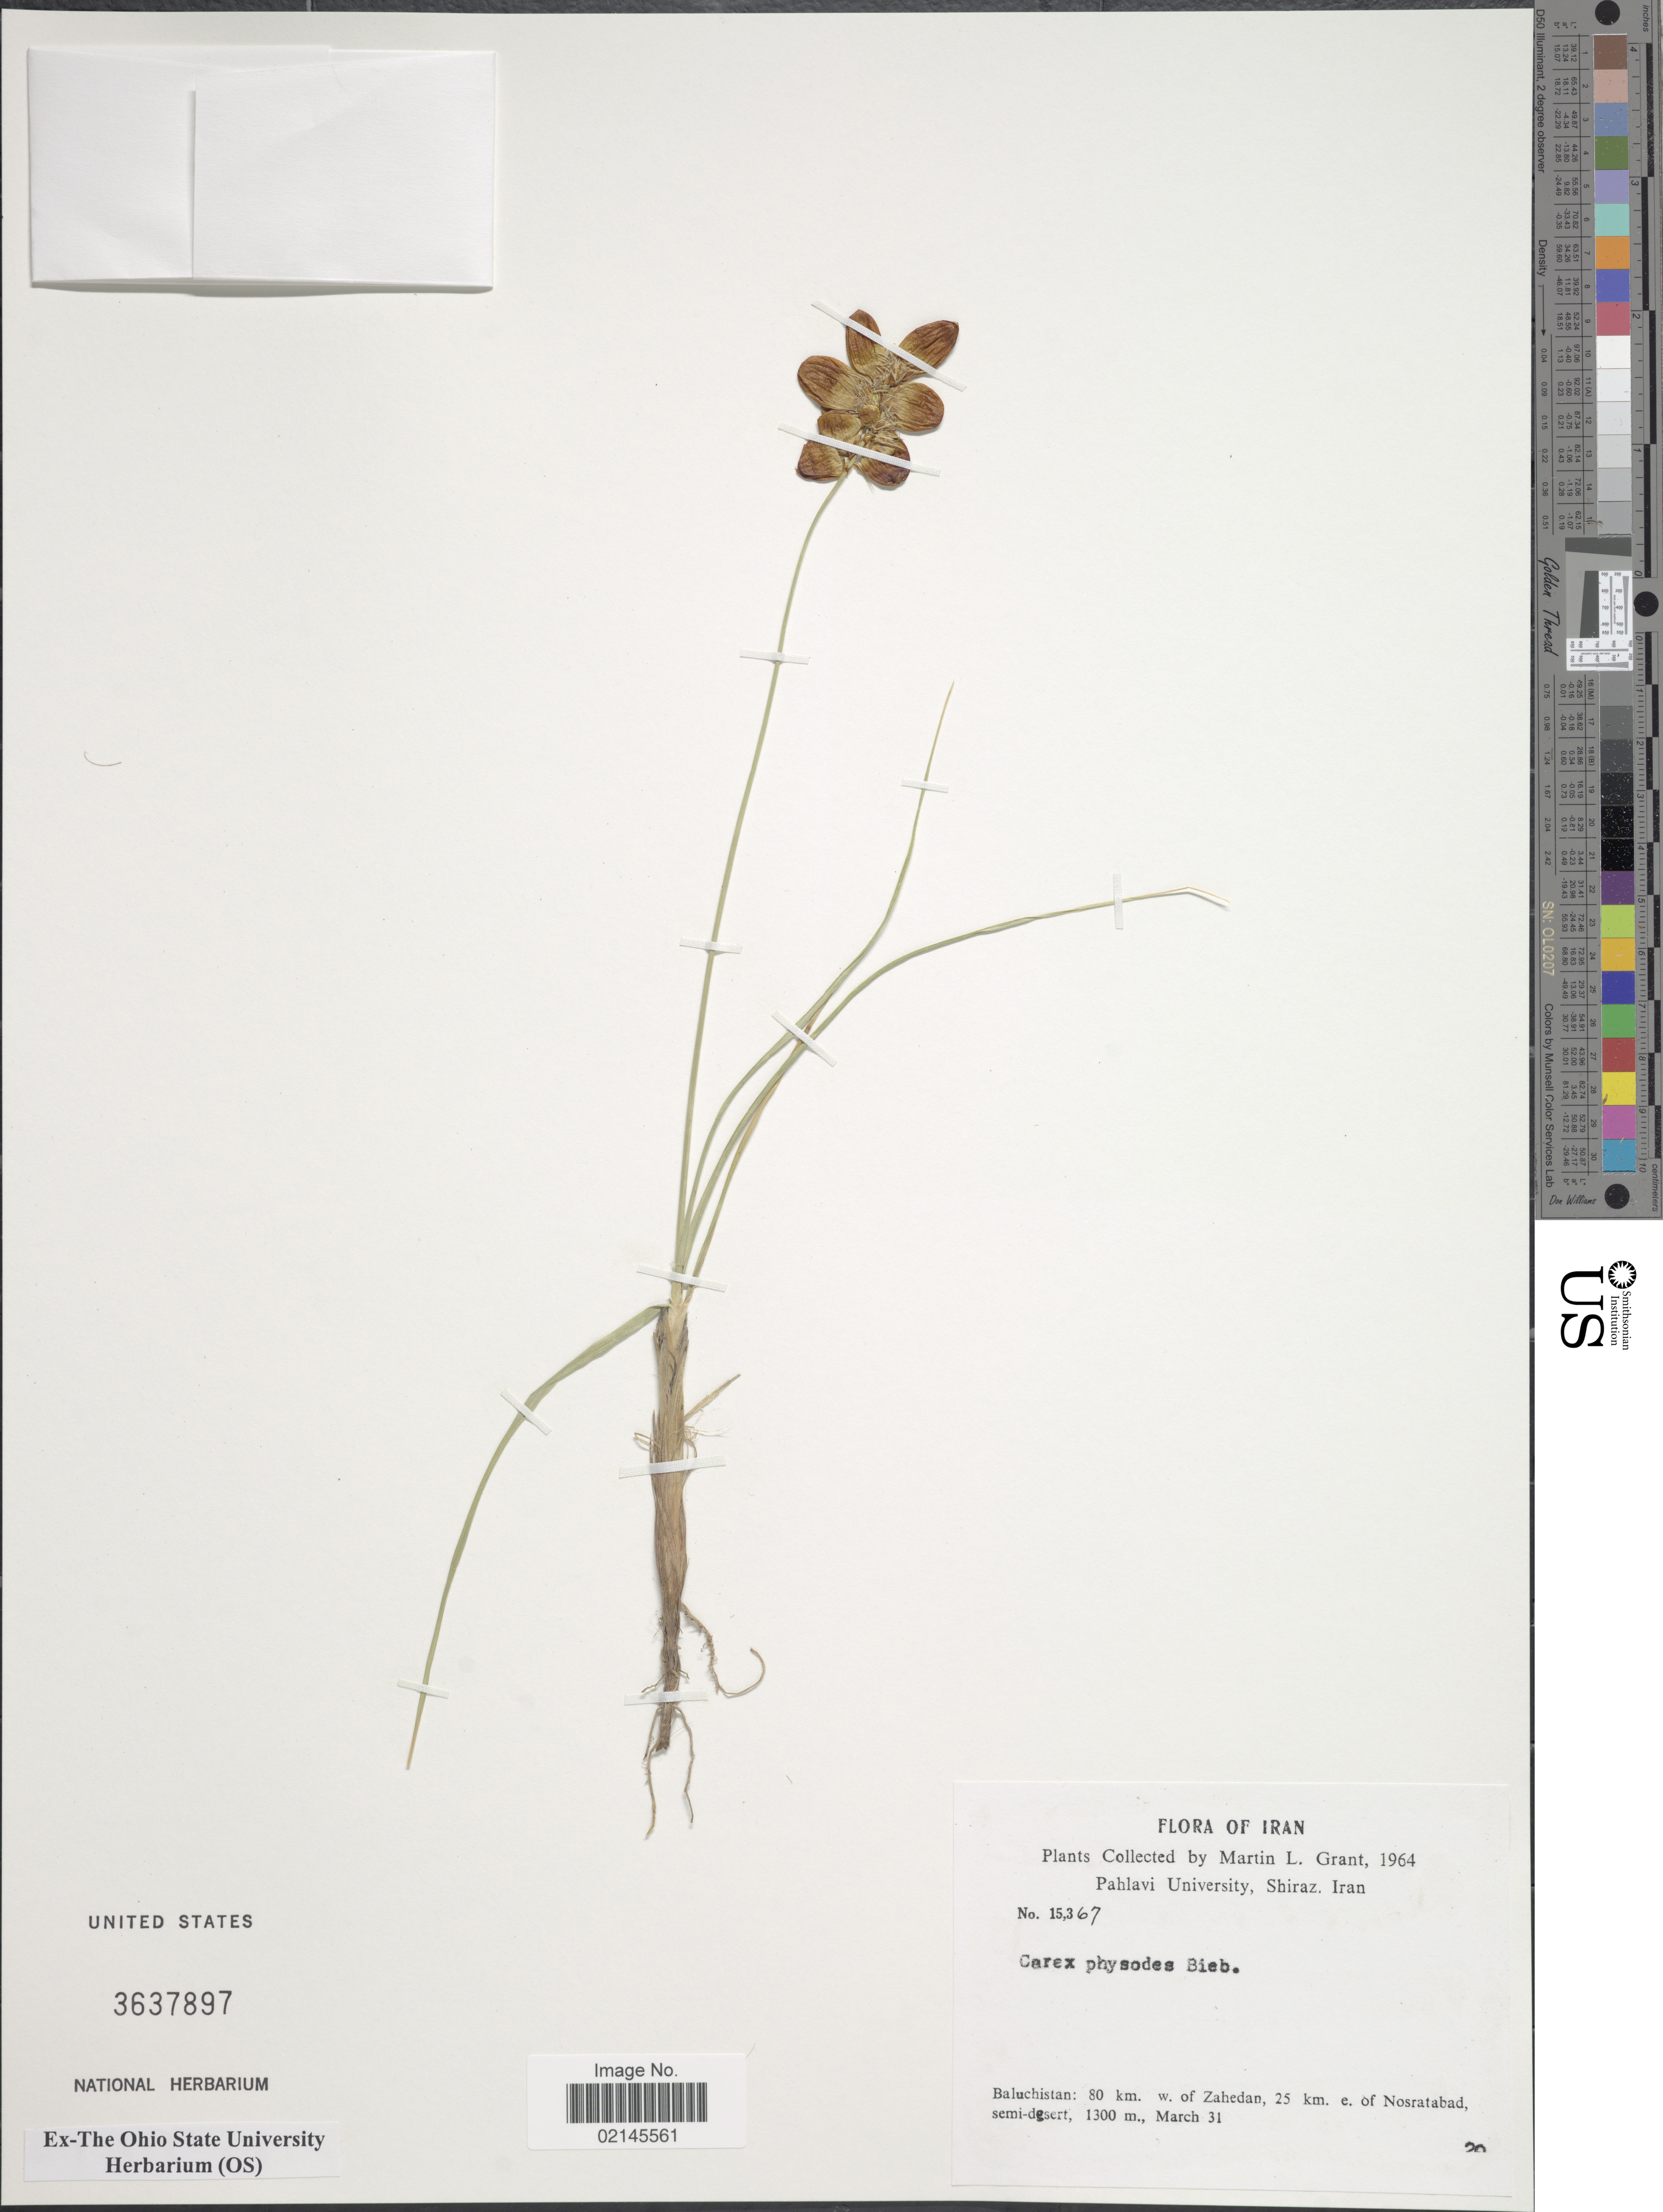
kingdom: Plantae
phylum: Tracheophyta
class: Liliopsida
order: Poales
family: Cyperaceae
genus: Carex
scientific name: Carex physodes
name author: M. Bieb.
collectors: M. L. Grant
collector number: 15367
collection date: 1964-03-31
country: Iran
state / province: Sistan and Baluchistan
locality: Baluchistan, 80 km w. of Zahedan, 25 km e of Nosratabad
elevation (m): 1300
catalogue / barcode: US 3637897